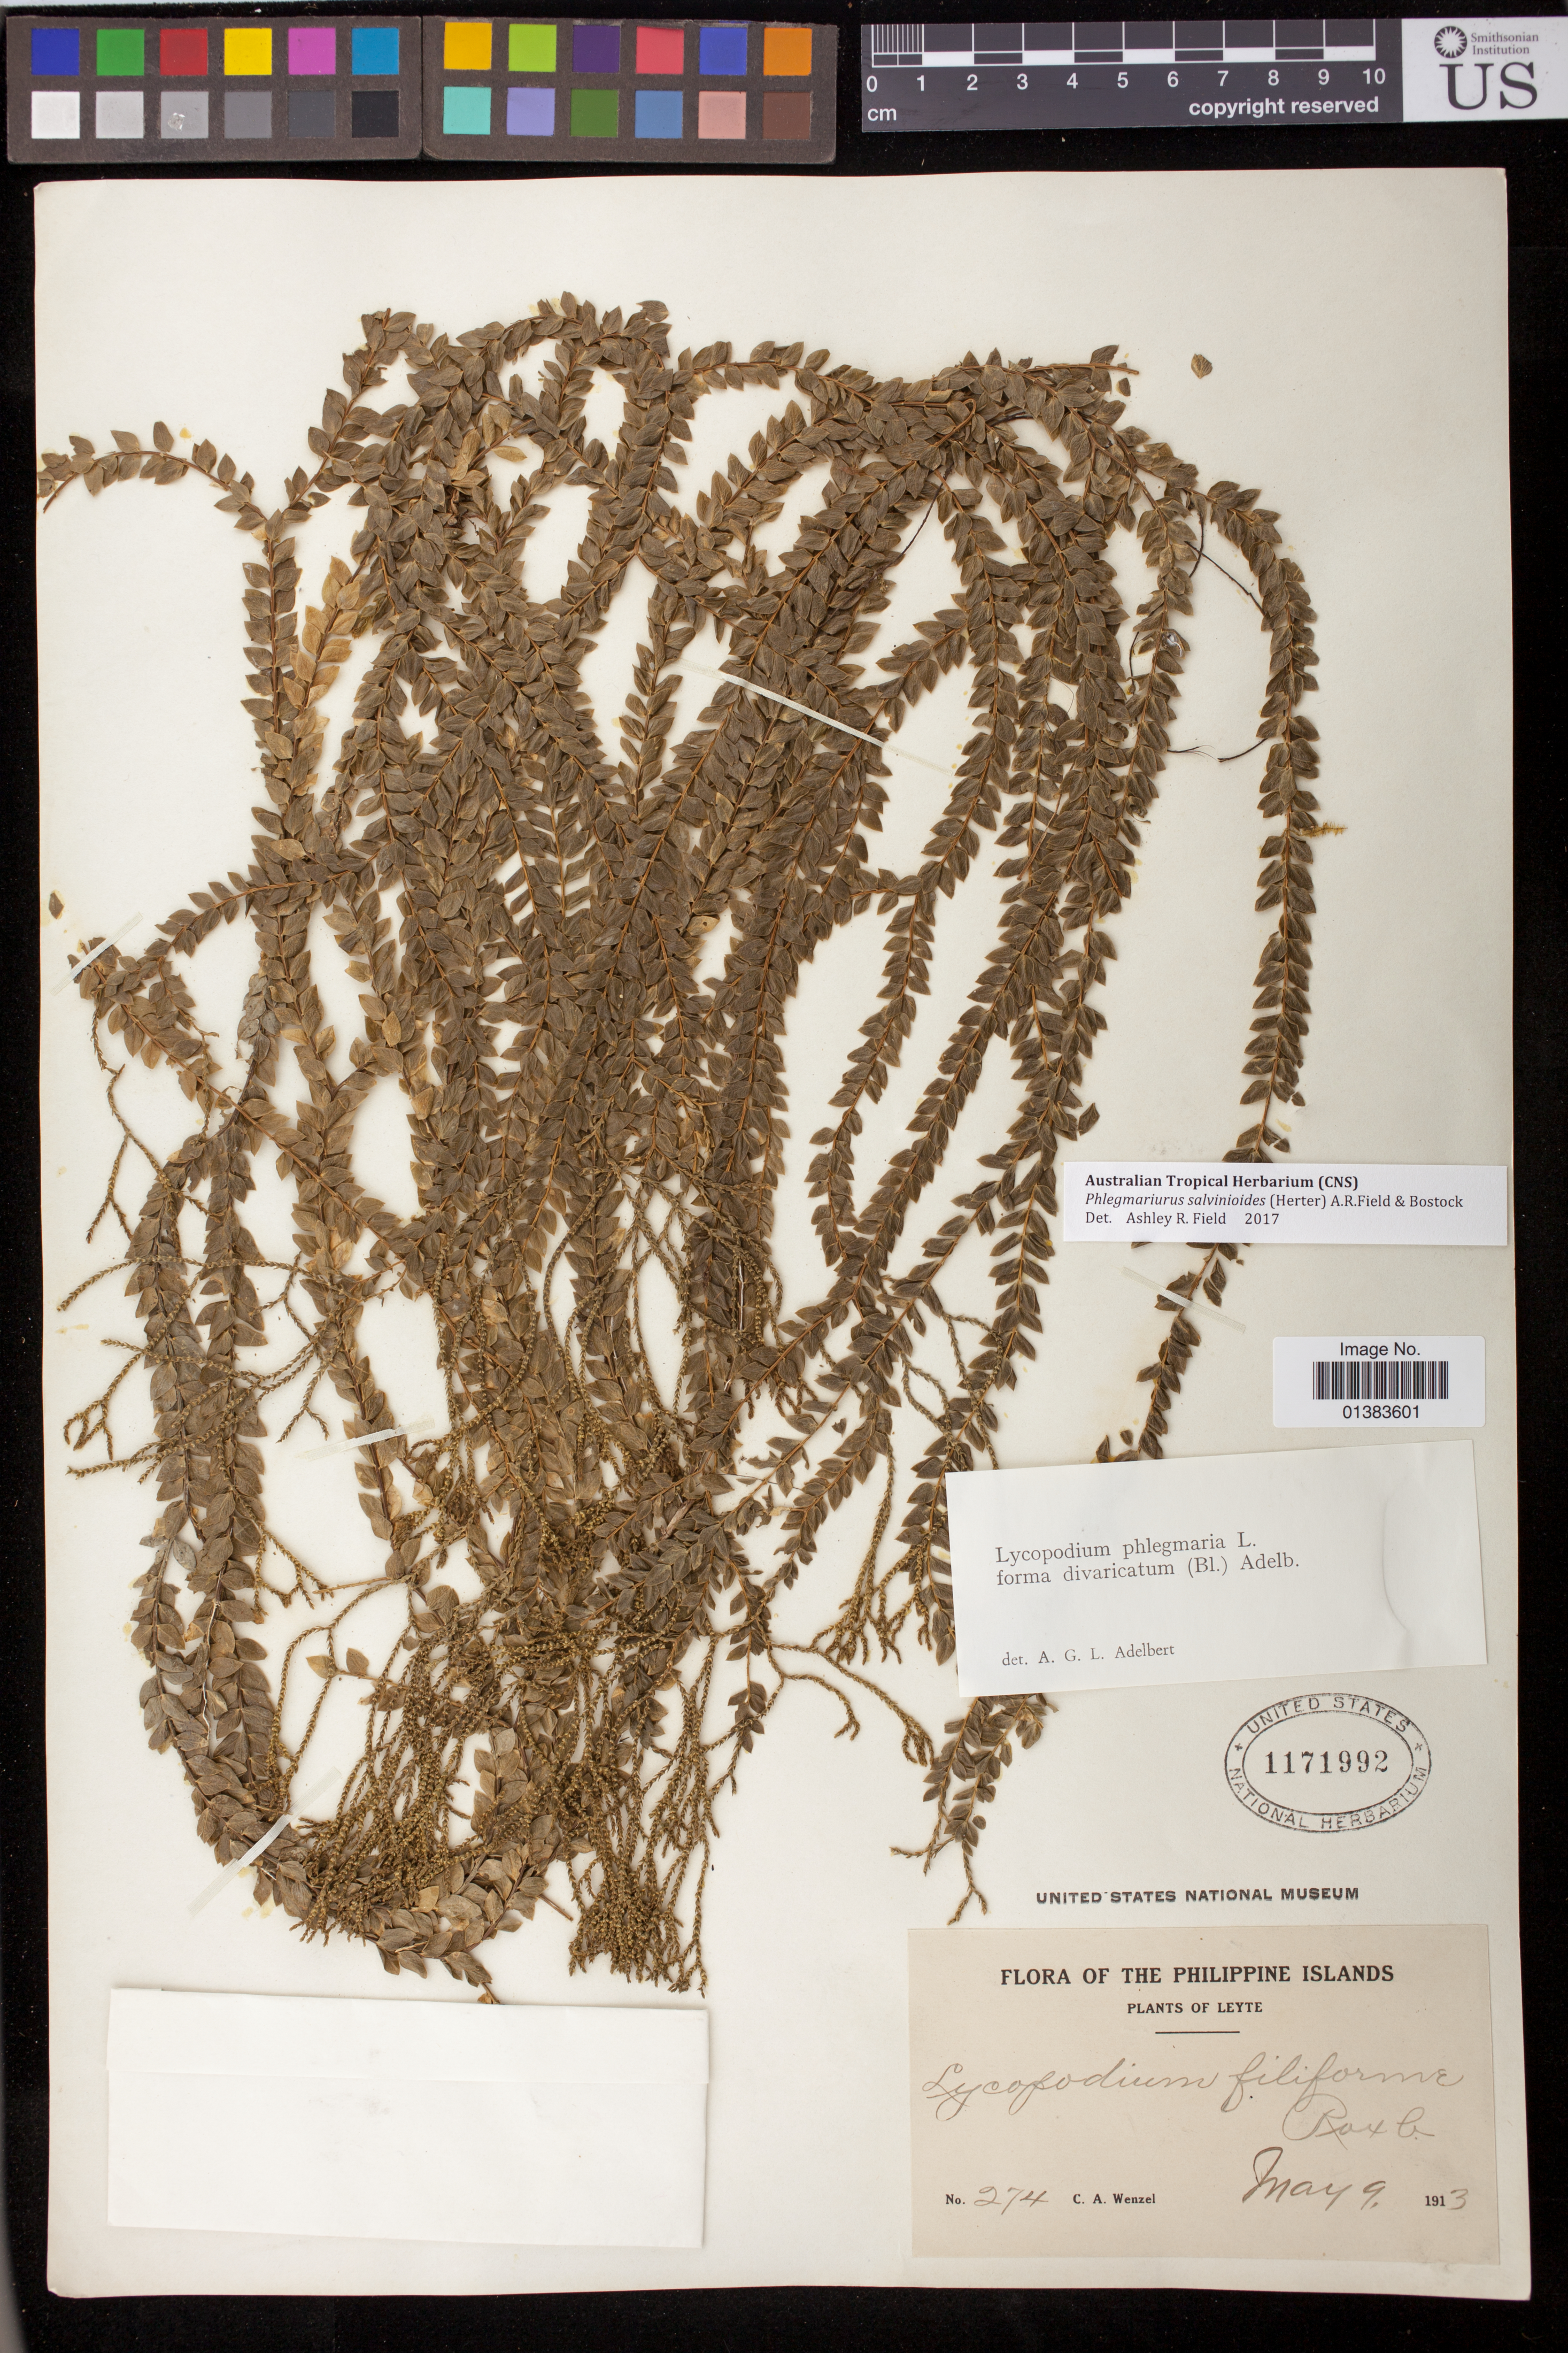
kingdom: Plantae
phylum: Tracheophyta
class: Lycopodiopsida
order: Lycopodiales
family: Lycopodiaceae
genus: Urostachys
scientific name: Urostachys salvinioides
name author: Herter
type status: Isosyntype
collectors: C. Wenzel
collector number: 274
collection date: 1913-05-09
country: Philippines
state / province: Eastern Visayas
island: Leyte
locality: Leyte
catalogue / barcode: US 1171992